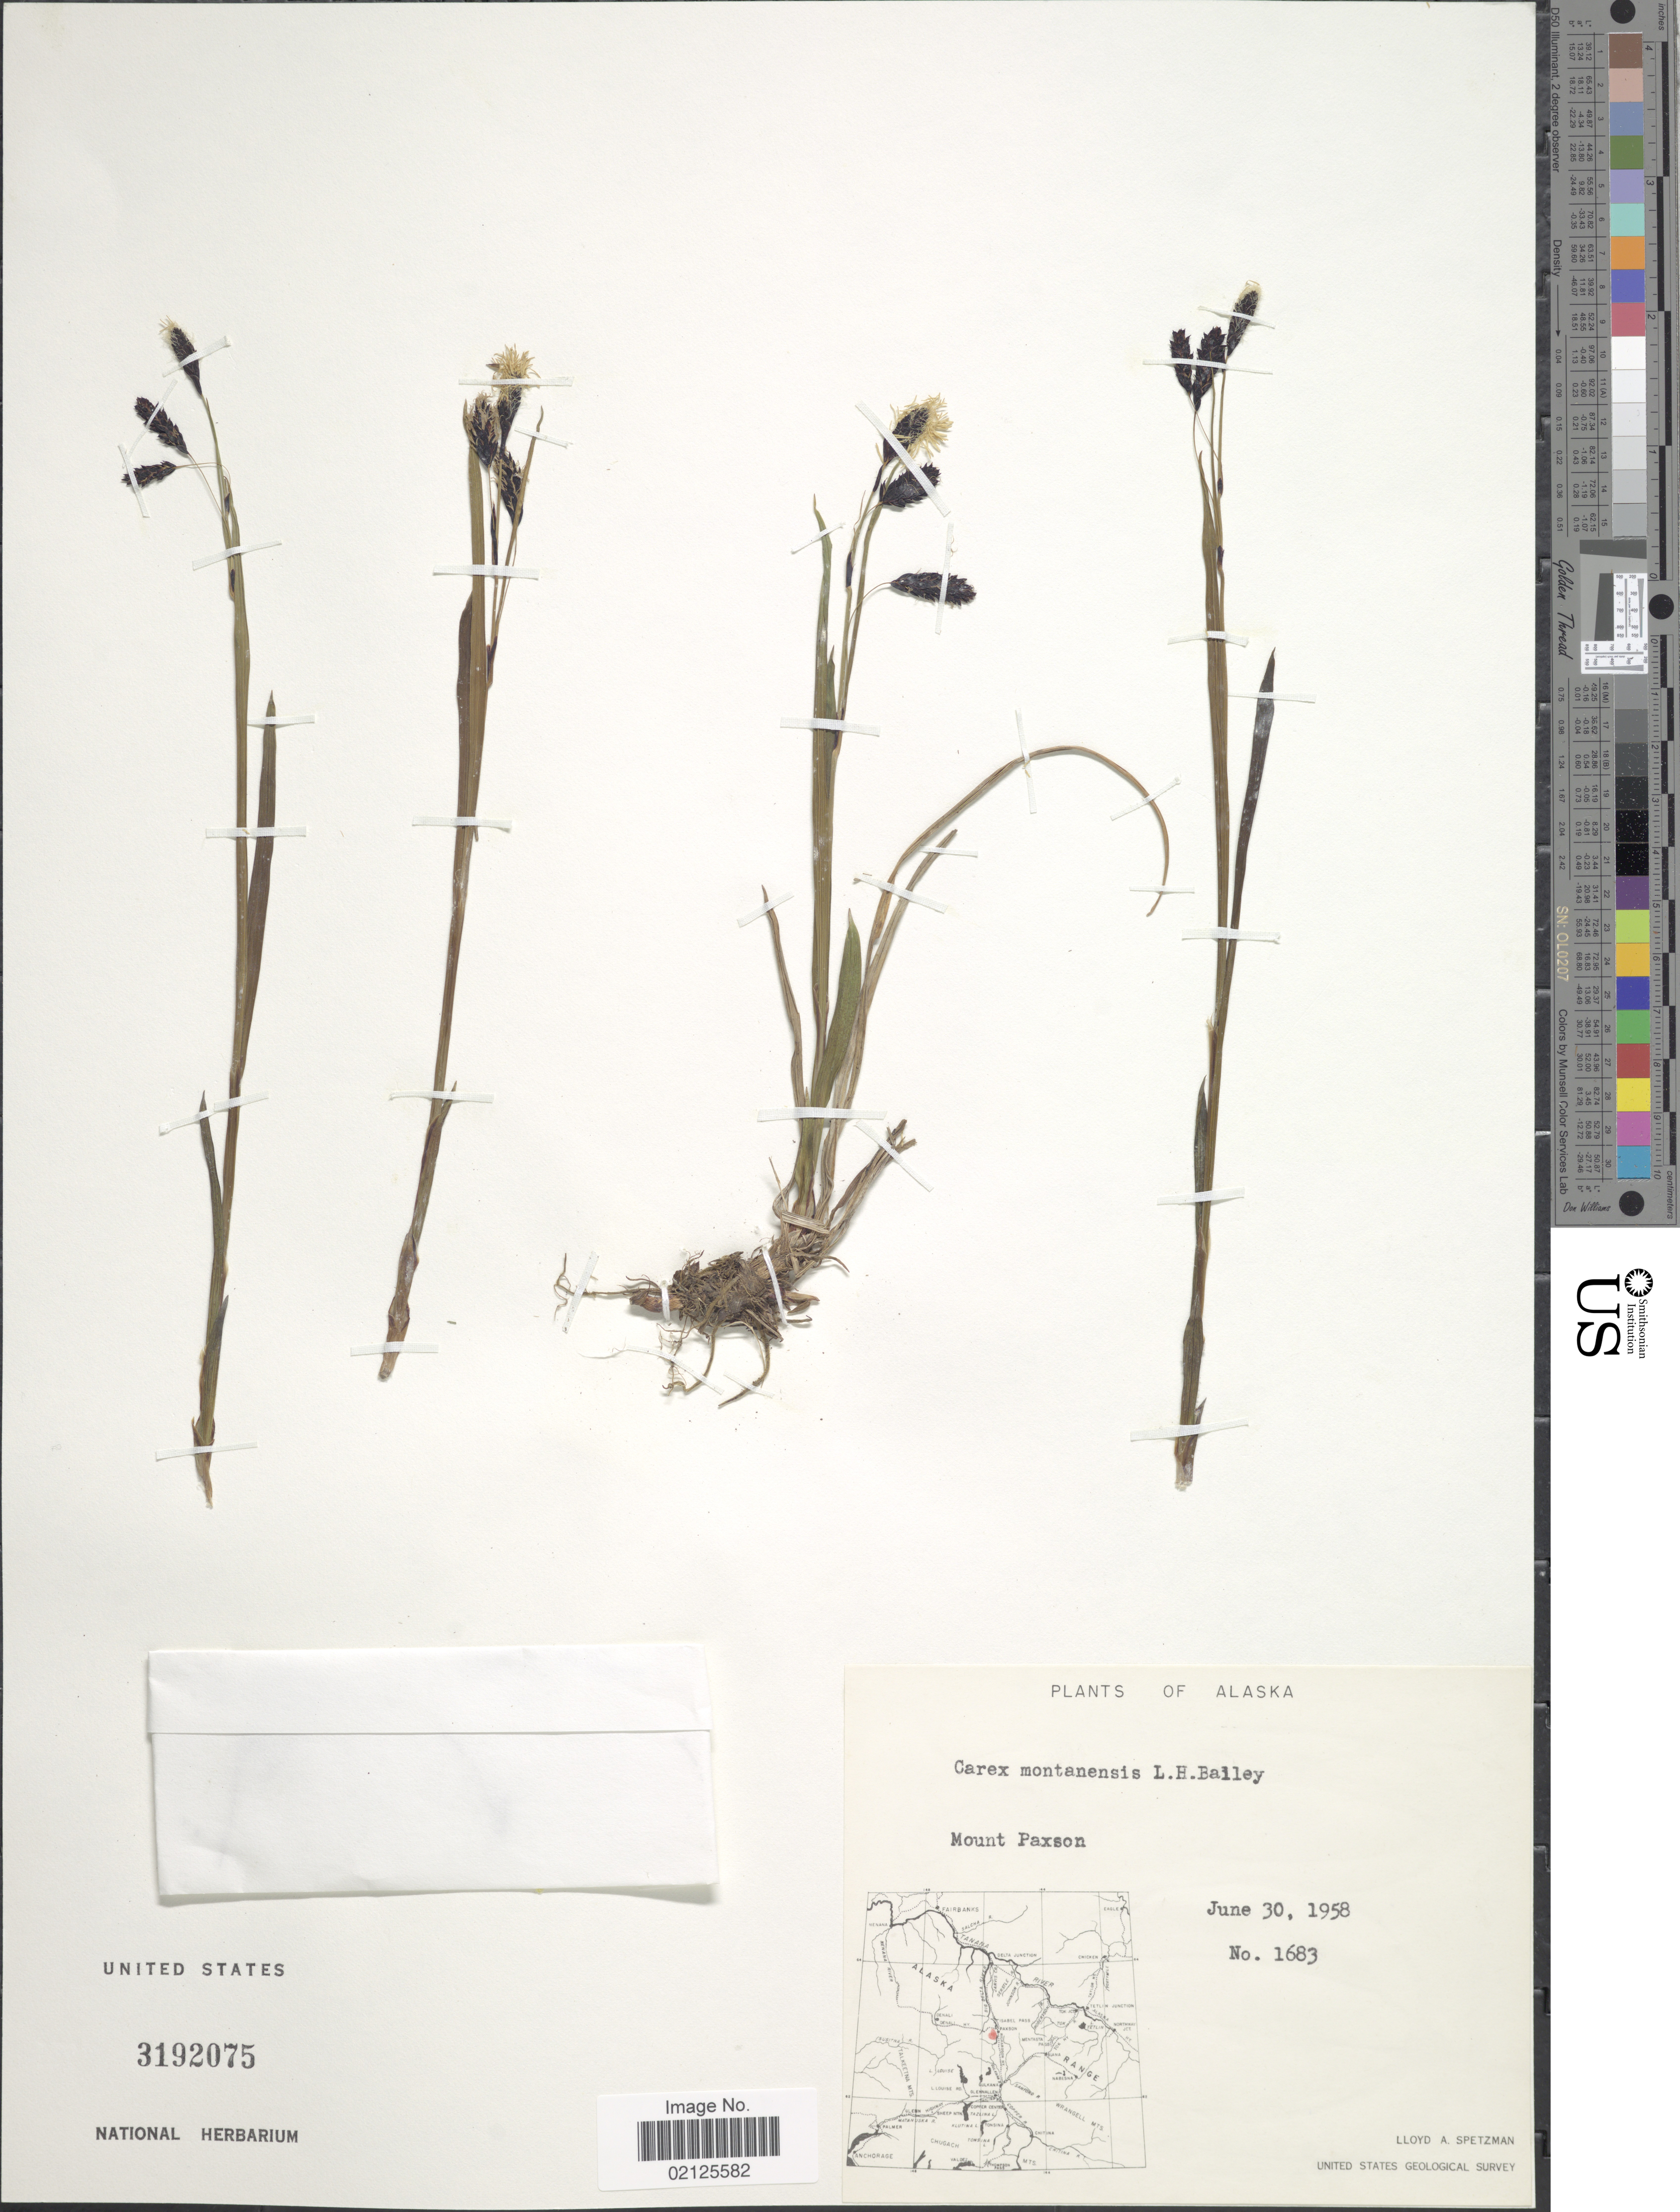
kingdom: Plantae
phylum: Tracheophyta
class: Liliopsida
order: Poales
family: Cyperaceae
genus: Carex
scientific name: Carex podocarpa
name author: R. Br.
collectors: L. Spetzman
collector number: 1683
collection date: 1958-06-30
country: United States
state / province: Alaska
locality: Mount Paxson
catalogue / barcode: US 3192075